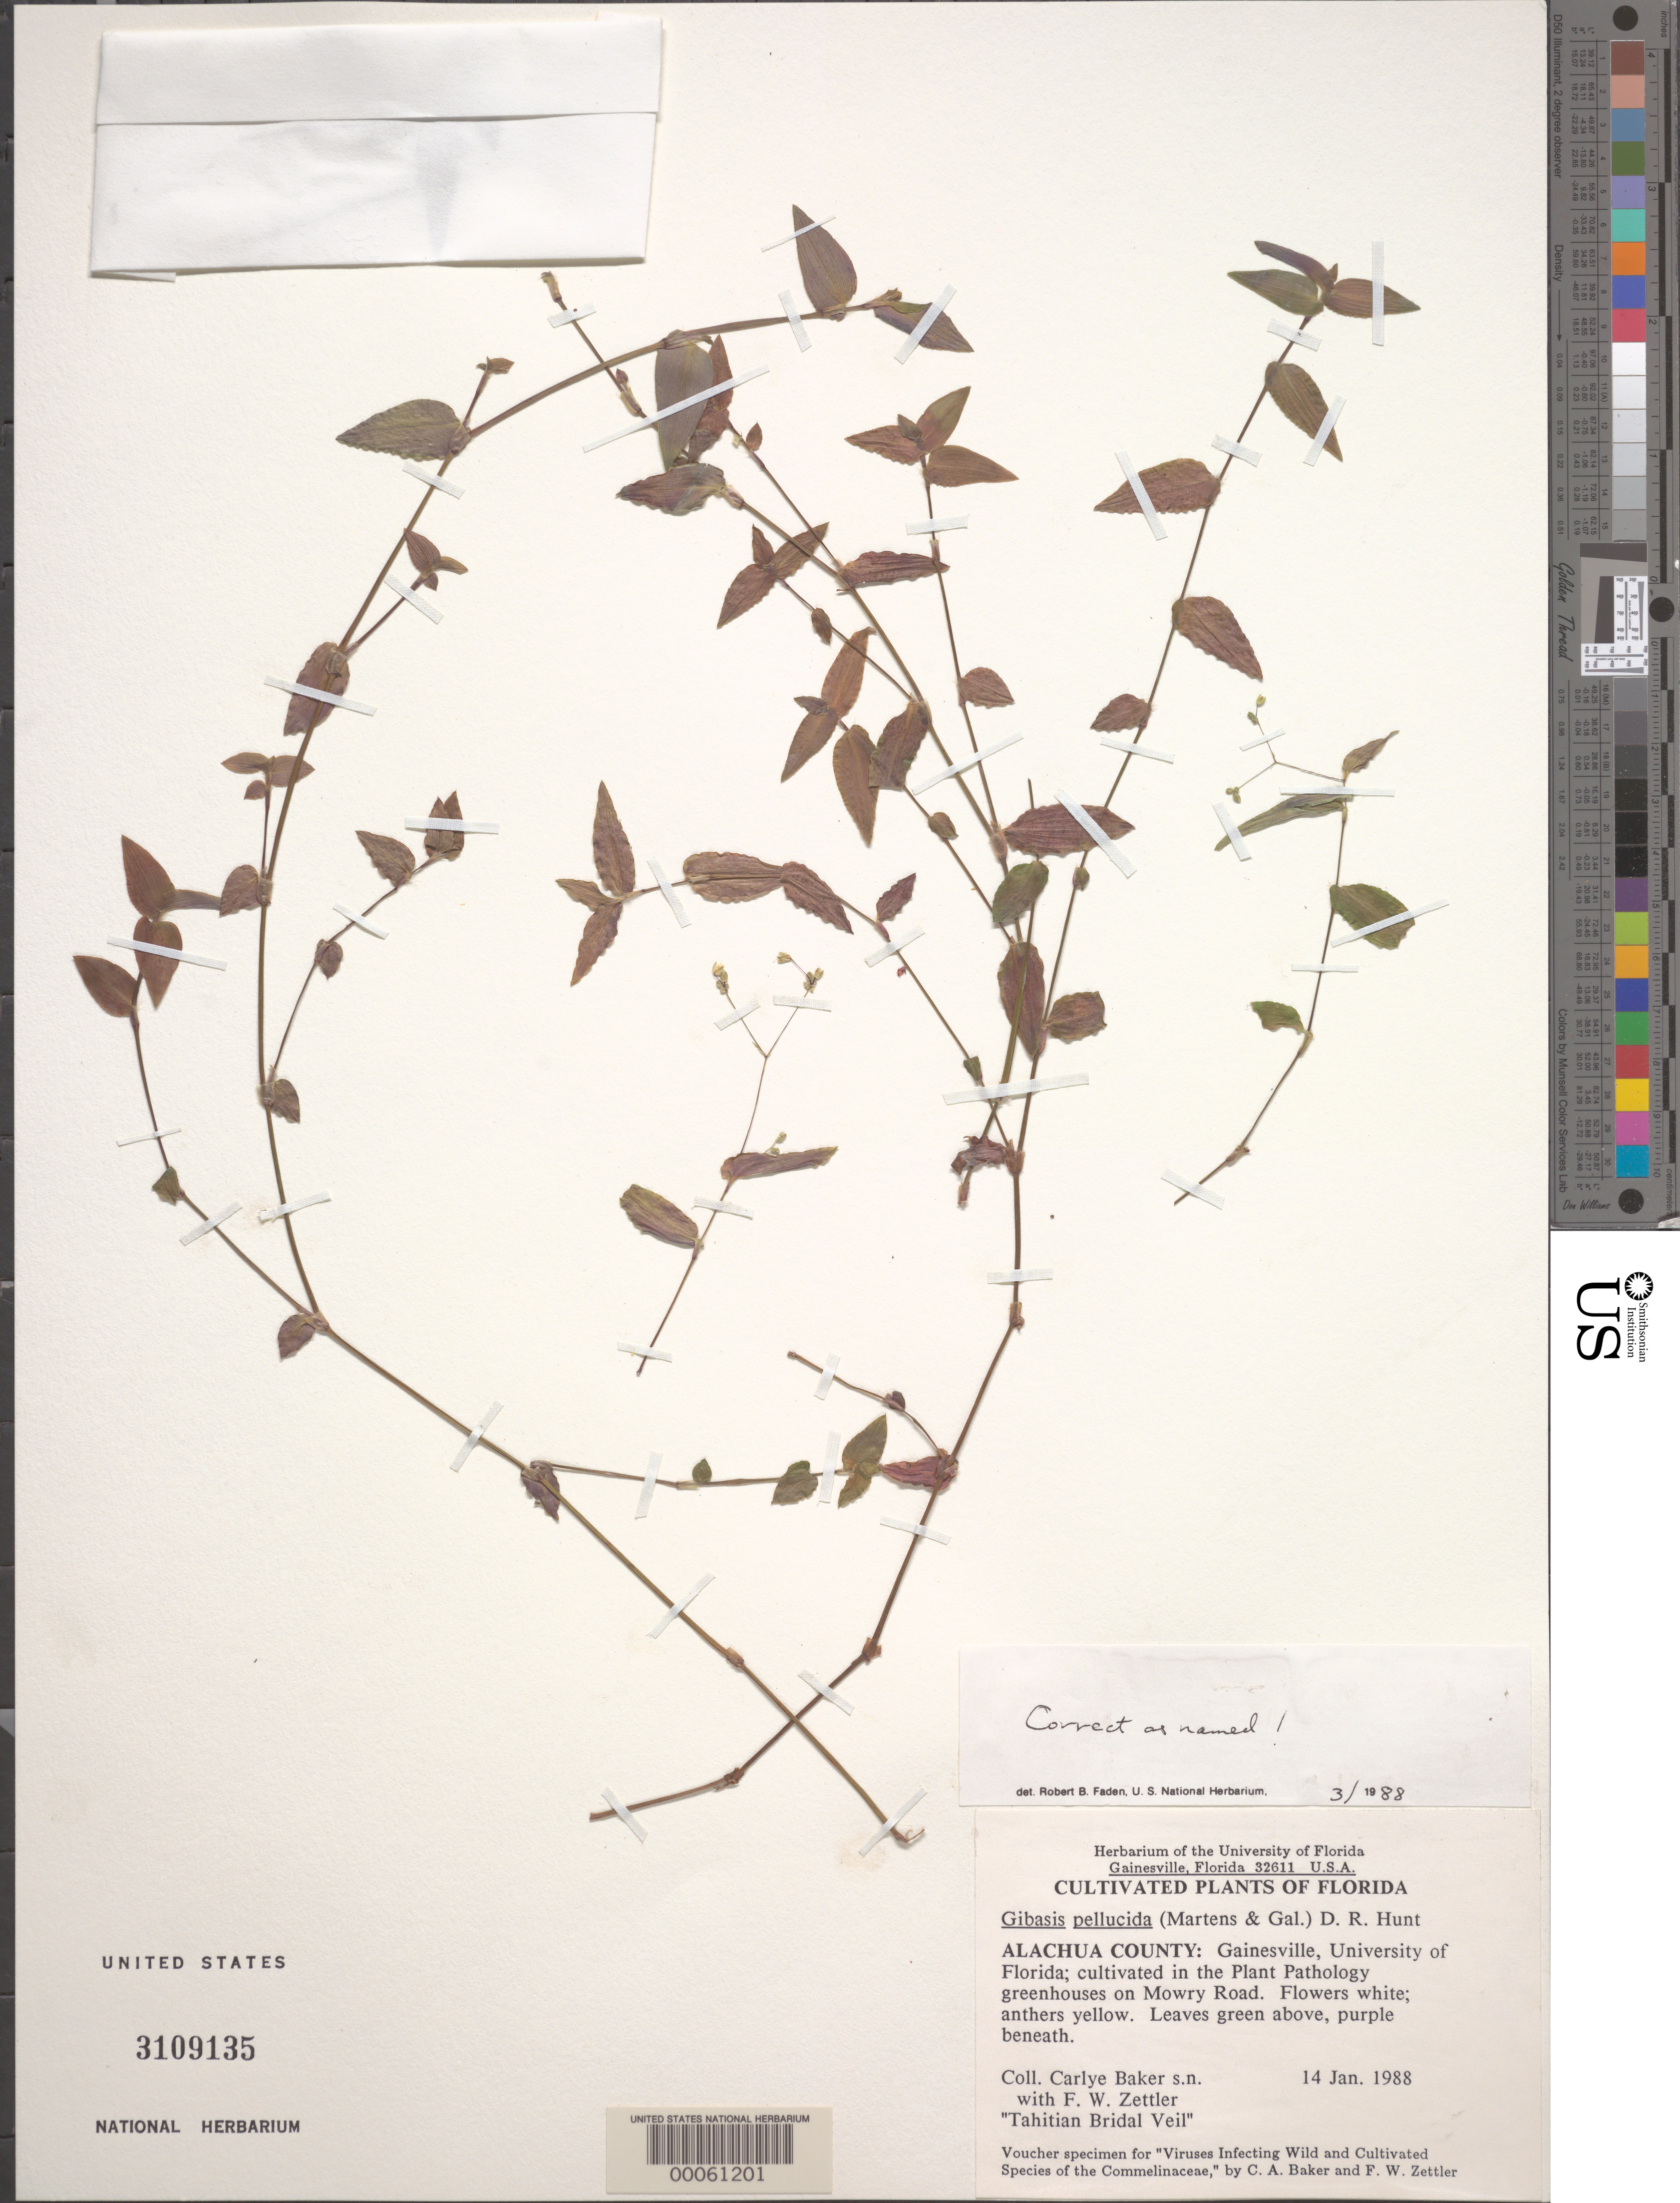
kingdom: Plantae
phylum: Tracheophyta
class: Liliopsida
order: Commelinales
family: Commelinaceae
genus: Gibasis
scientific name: Gibasis pellucida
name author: (M. Martens & Galeotti) D.R. Hunt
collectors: C. Baker & F. Zettler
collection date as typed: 14 Jan 1988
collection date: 1988-01-14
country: United States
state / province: Florida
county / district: Alachua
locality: Gainsville; univ. of florida, plant pathology greenhouses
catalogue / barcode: US 3109135